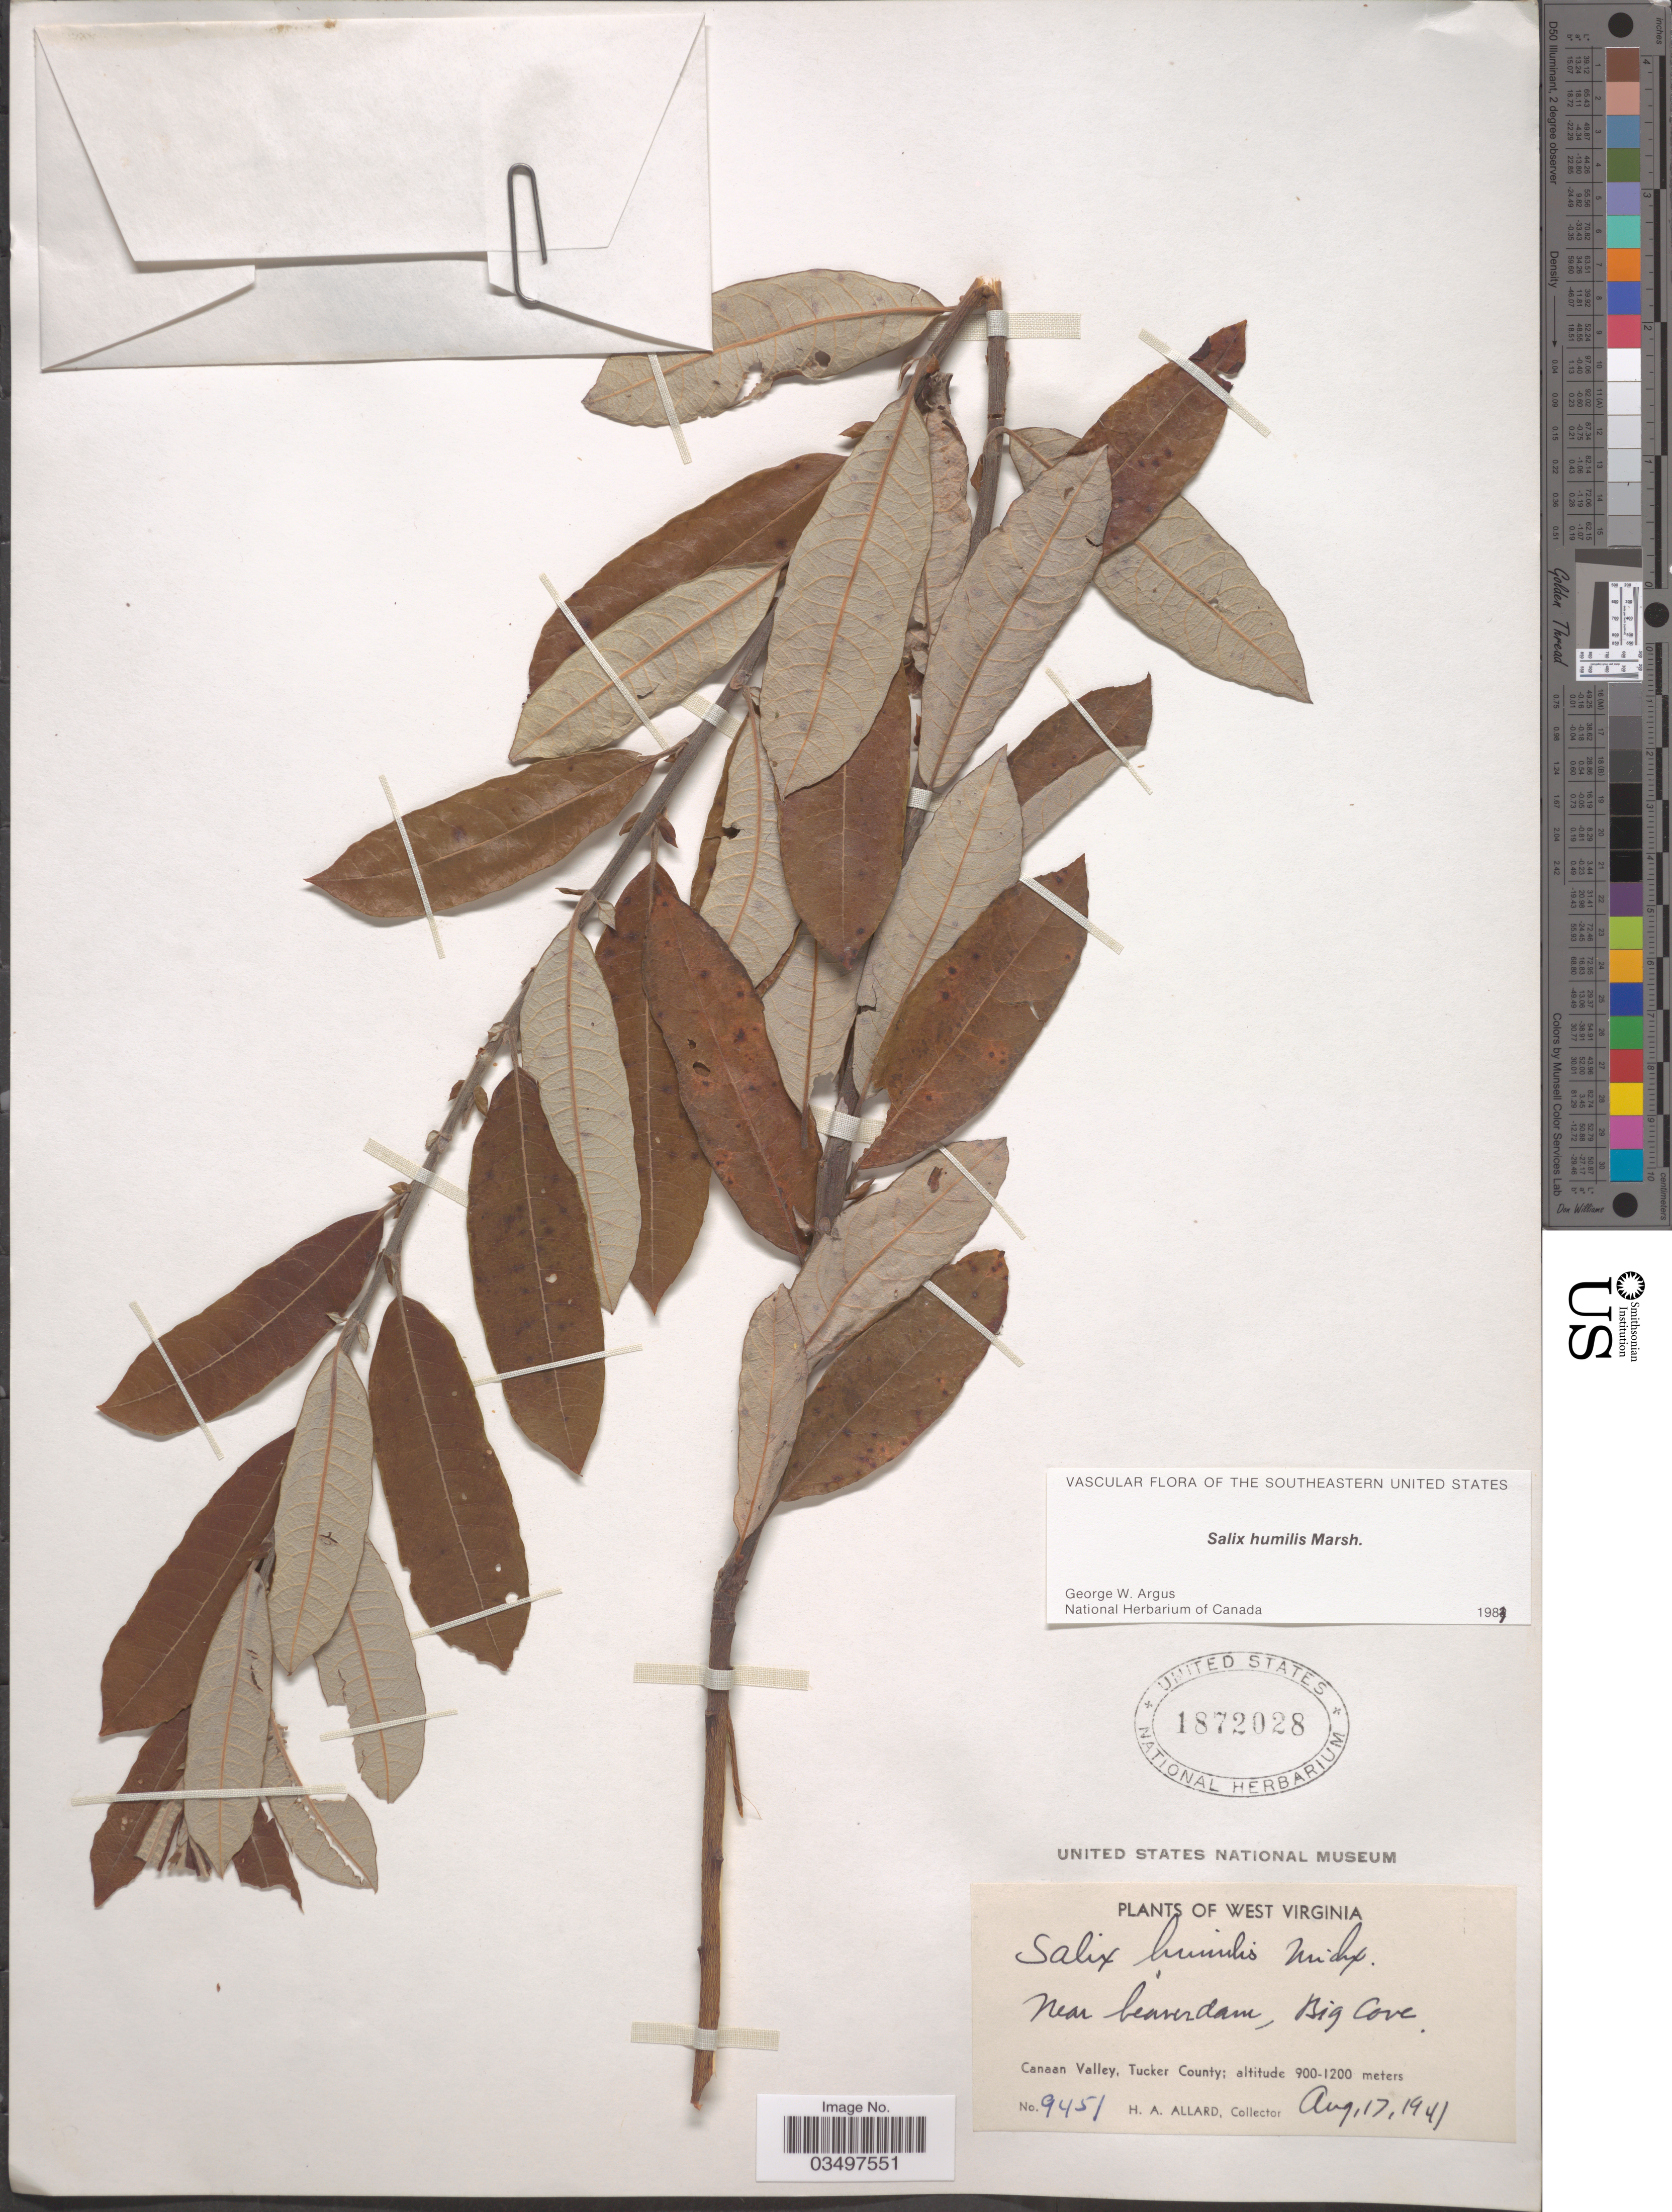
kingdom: Plantae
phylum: Tracheophyta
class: Magnoliopsida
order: Malpighiales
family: Salicaceae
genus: Salix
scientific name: Salix humilis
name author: Marshall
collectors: H. A. Allard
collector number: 9451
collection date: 1941-08-17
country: United States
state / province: West Virginia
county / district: Tucker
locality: Near beaverdam, Big Cove. Canaan Valley, Tucker County.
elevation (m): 900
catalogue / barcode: US 1872028